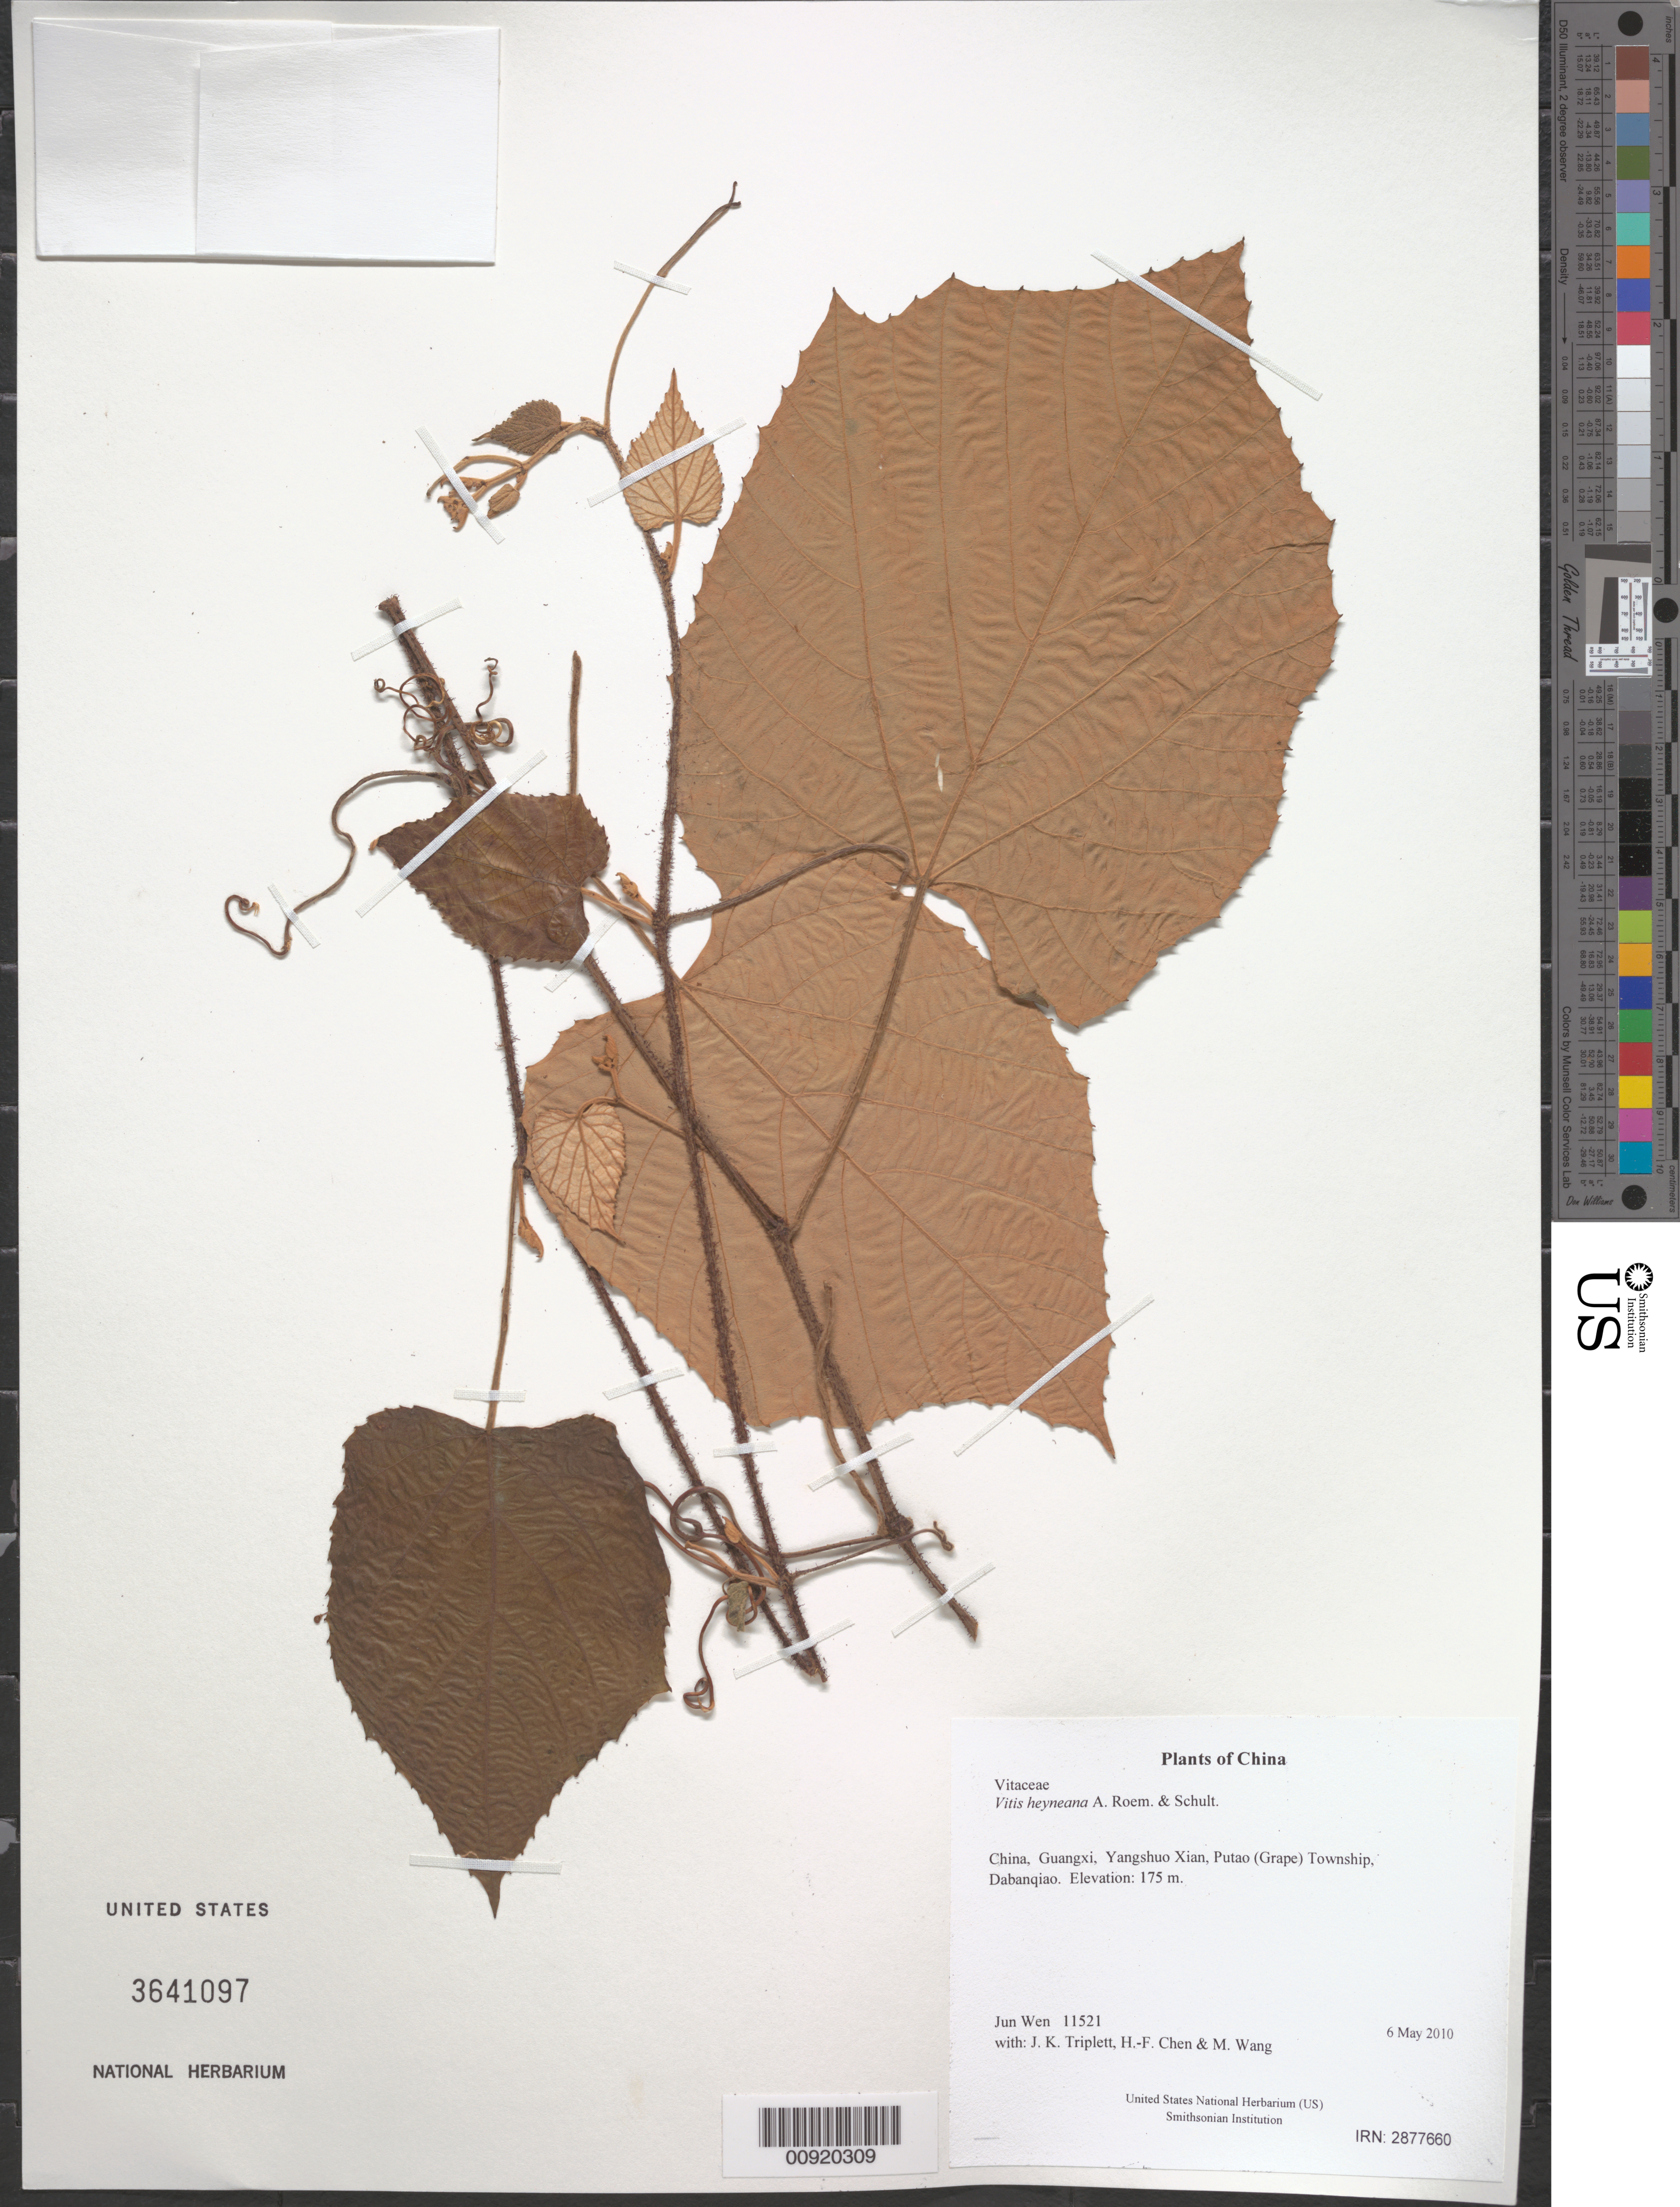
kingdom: Plantae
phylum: Tracheophyta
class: Magnoliopsida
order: Vitales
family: Vitaceae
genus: Vitis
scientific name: Vitis heyneana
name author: A. Roem. & Schult.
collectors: J. Wen, J. K. Triplett, H.-F. Chen & M. Wang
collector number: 11521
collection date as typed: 6 May 2010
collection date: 2010-05-06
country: China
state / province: Guangxi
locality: Yangshuo Xian, Putao (Grape) Township, Dabanqiao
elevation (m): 175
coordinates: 24 54.616 N, 110 21.517 E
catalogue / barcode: US 3641097